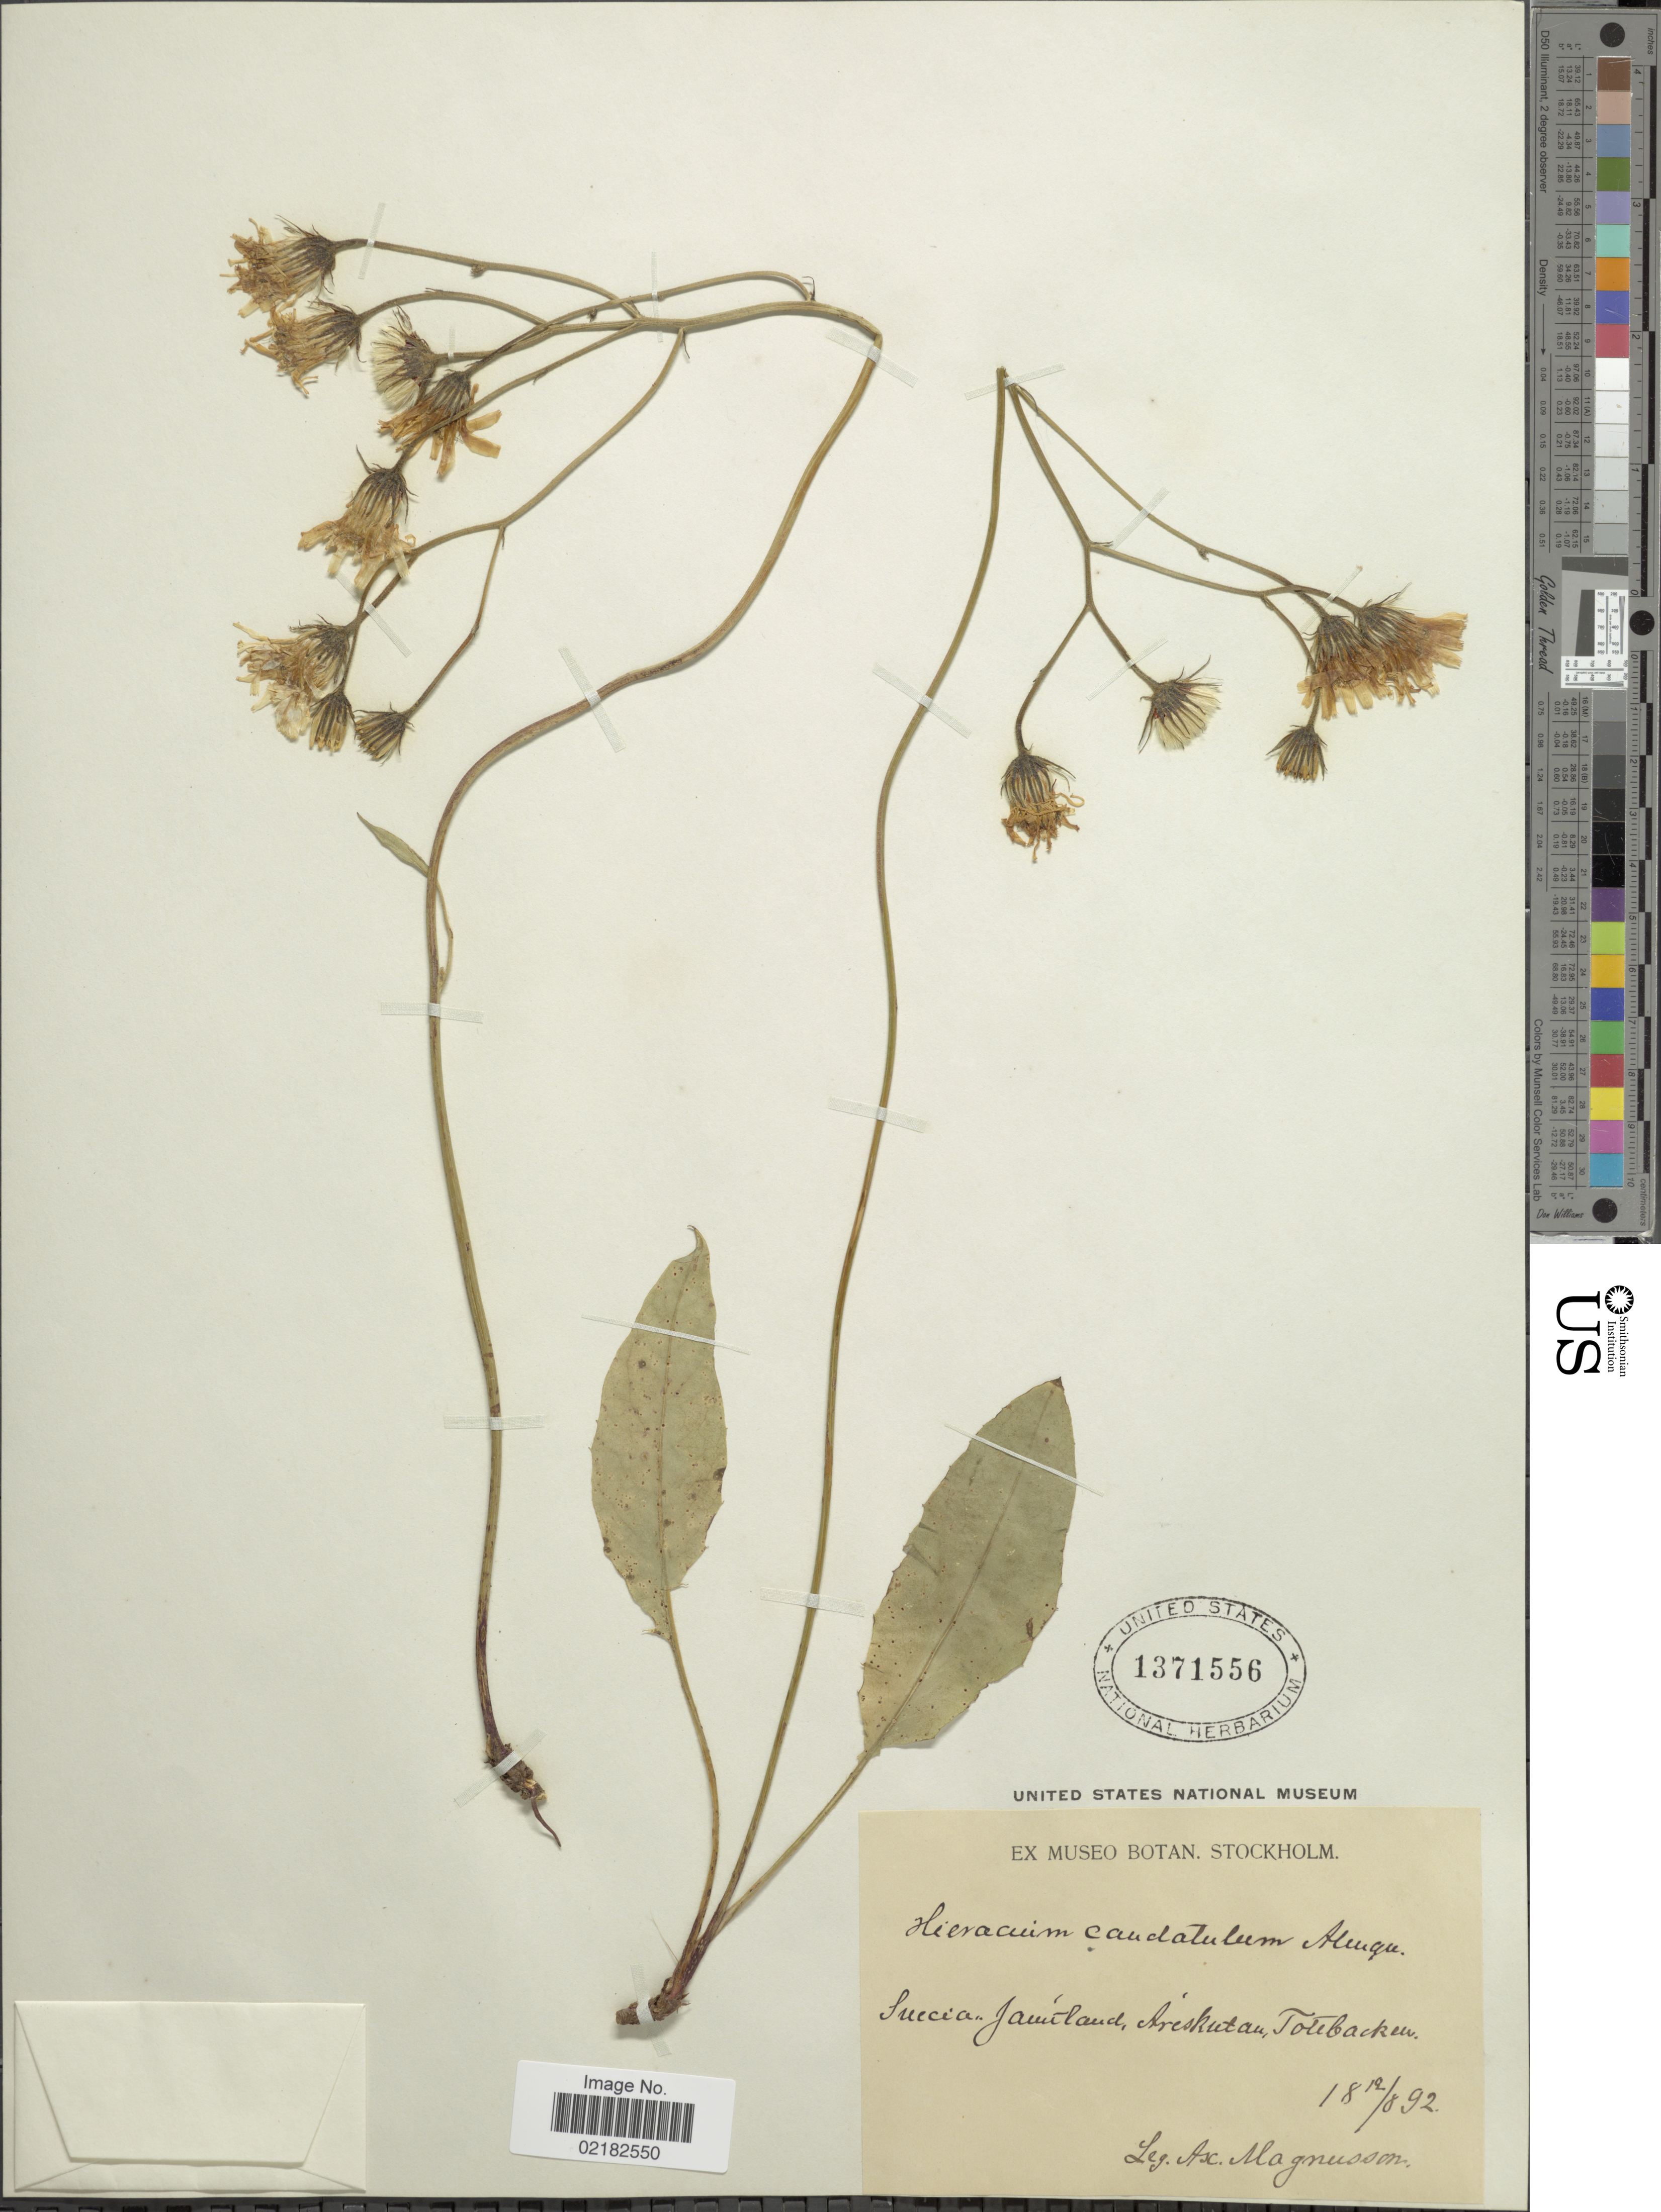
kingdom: Plantae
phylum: Tracheophyta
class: Magnoliopsida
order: Asterales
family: Asteraceae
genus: Hieracium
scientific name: Hieracium caudatulum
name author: Almquist ex Johanss.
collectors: A. Magnusson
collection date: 1892-08-12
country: Sweden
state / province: Jämtland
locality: Suecia, Jamtland, Åreskutan, Tottbacken [interpreted]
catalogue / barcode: US 1371556